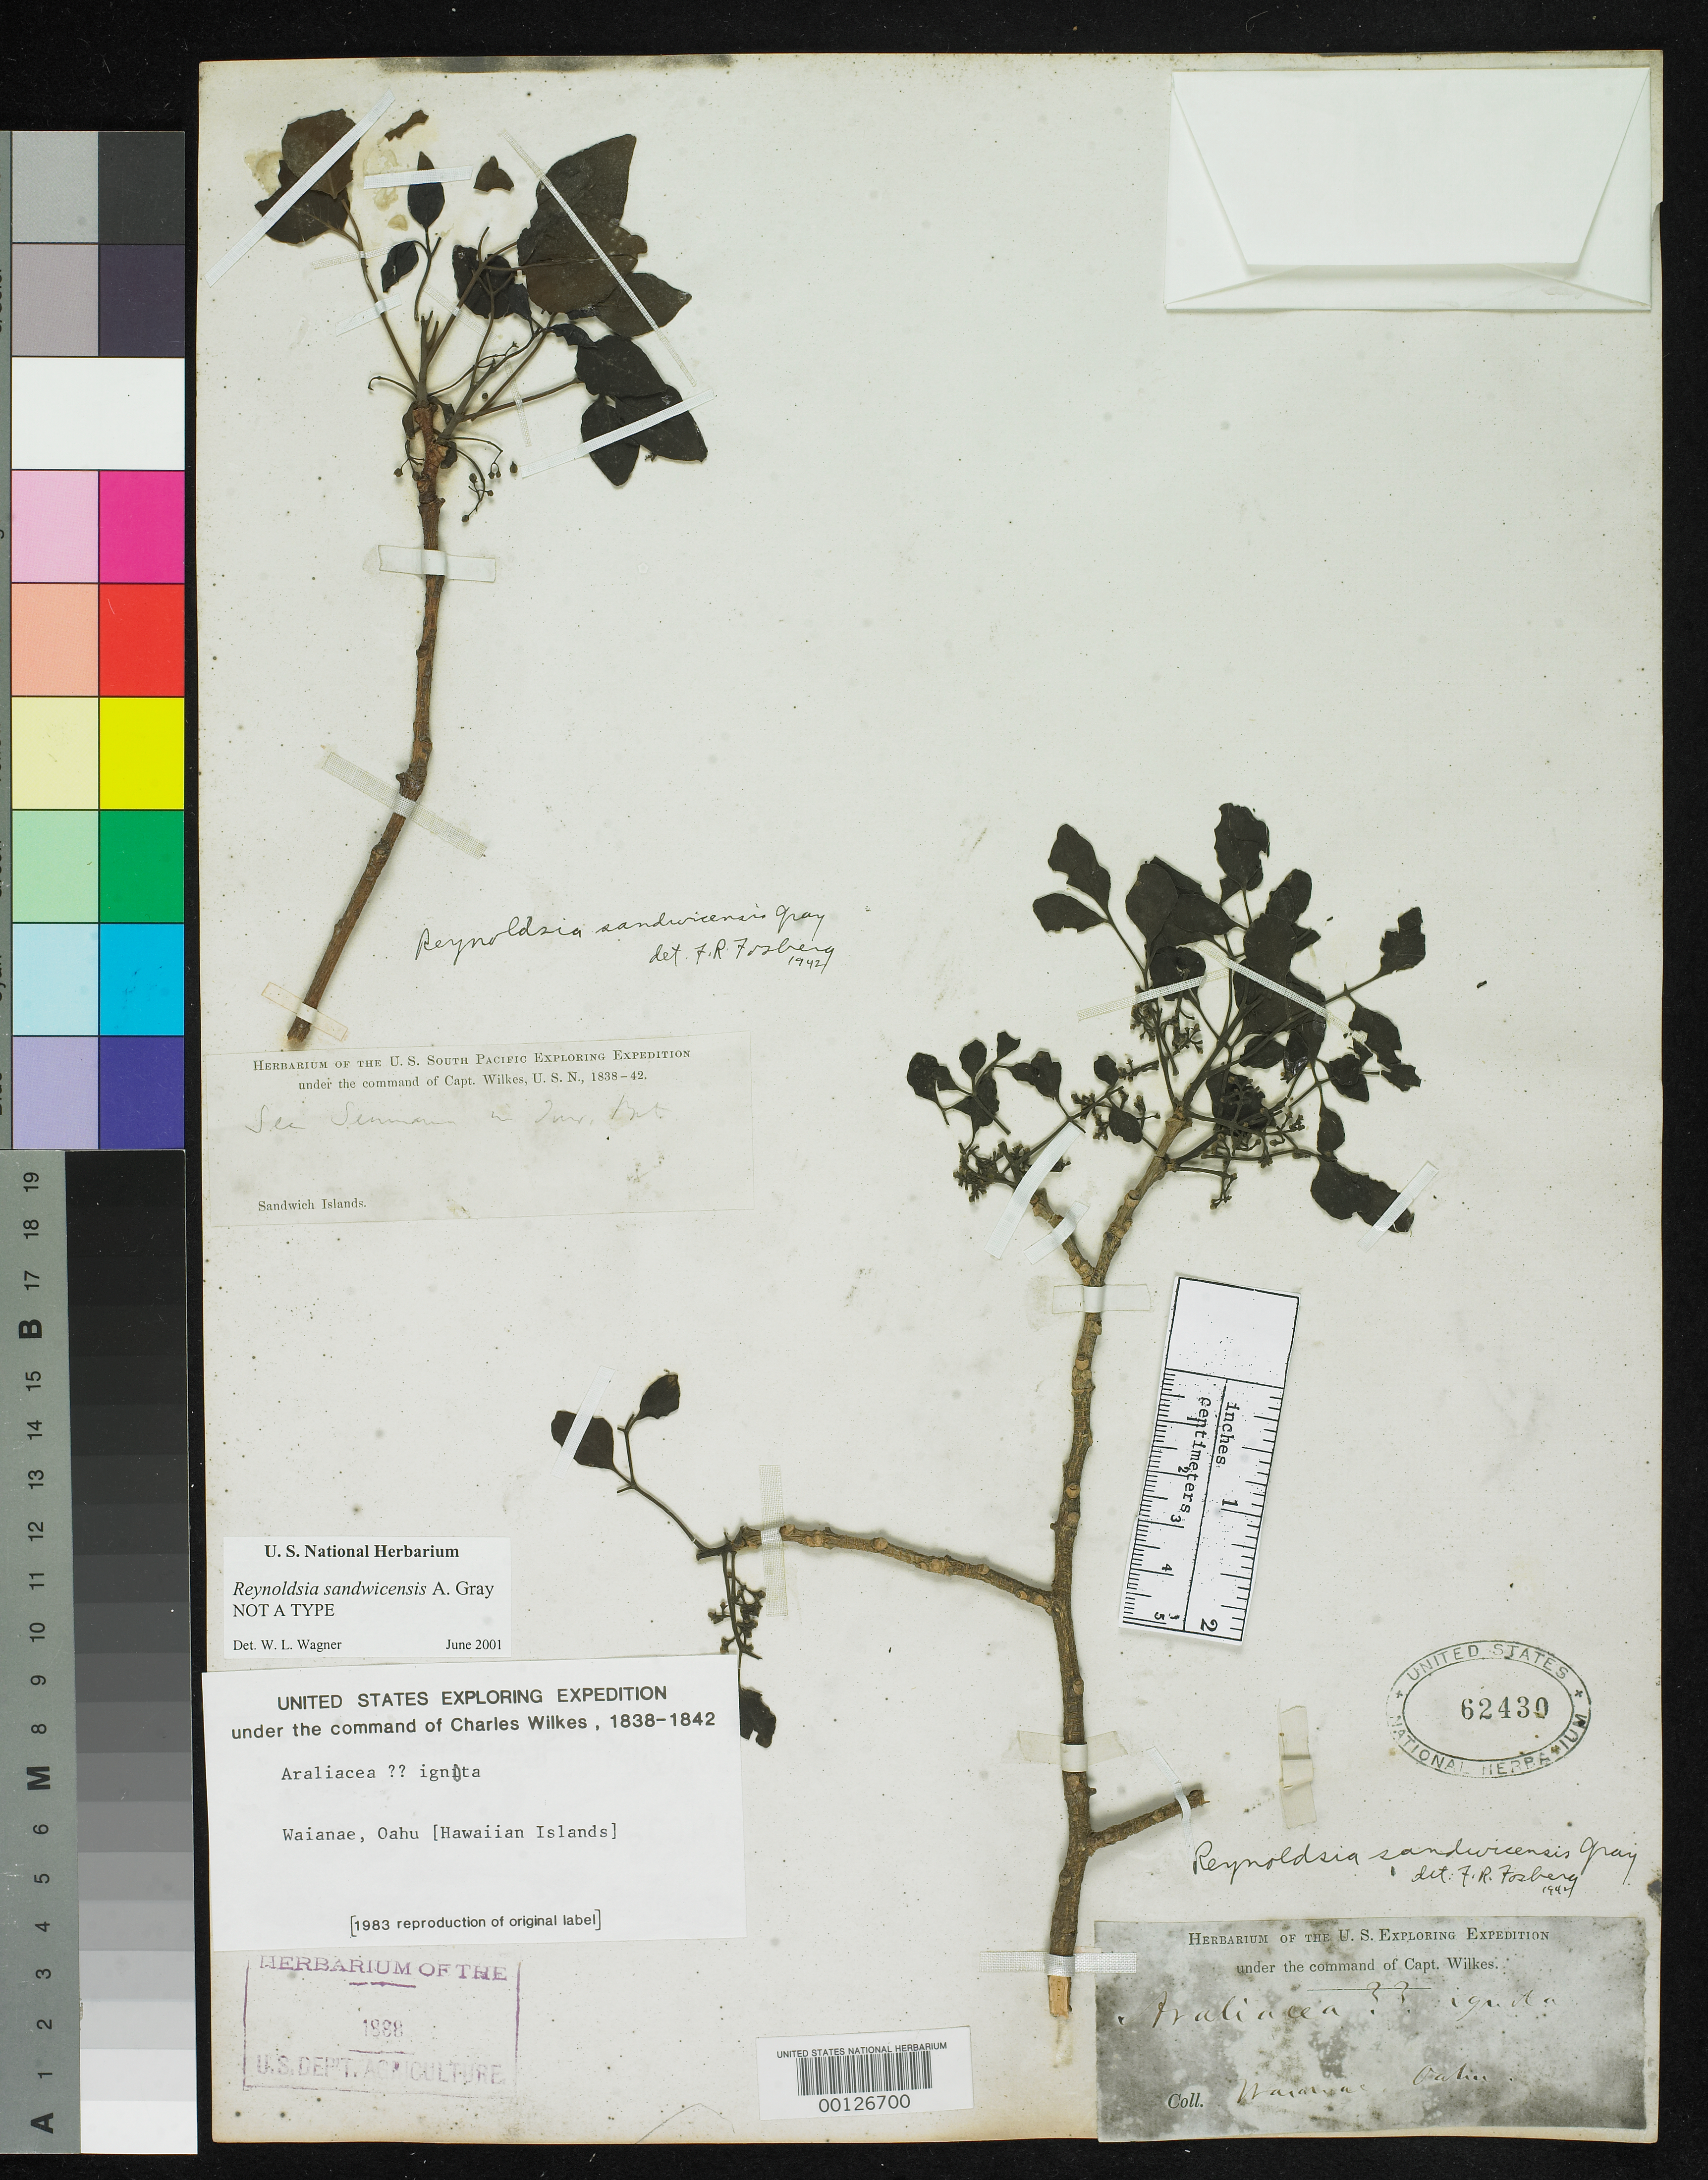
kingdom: Plantae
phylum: Tracheophyta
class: Magnoliopsida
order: Apiales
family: Araliaceae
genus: Polyscias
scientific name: Polyscias sandwicensis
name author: (A. Gray) Lowry & G. M. Plunkett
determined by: Wagner, W. L., (BOT), Smithsonian Institution - National Museum of Natural History (UNITED STATES)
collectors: Wilkes Explor. Exped.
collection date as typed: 1838 to -- --- 1842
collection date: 1838/1842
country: United States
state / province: Hawaii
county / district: Honolulu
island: Oahu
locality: Waimea.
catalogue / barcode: US 62430